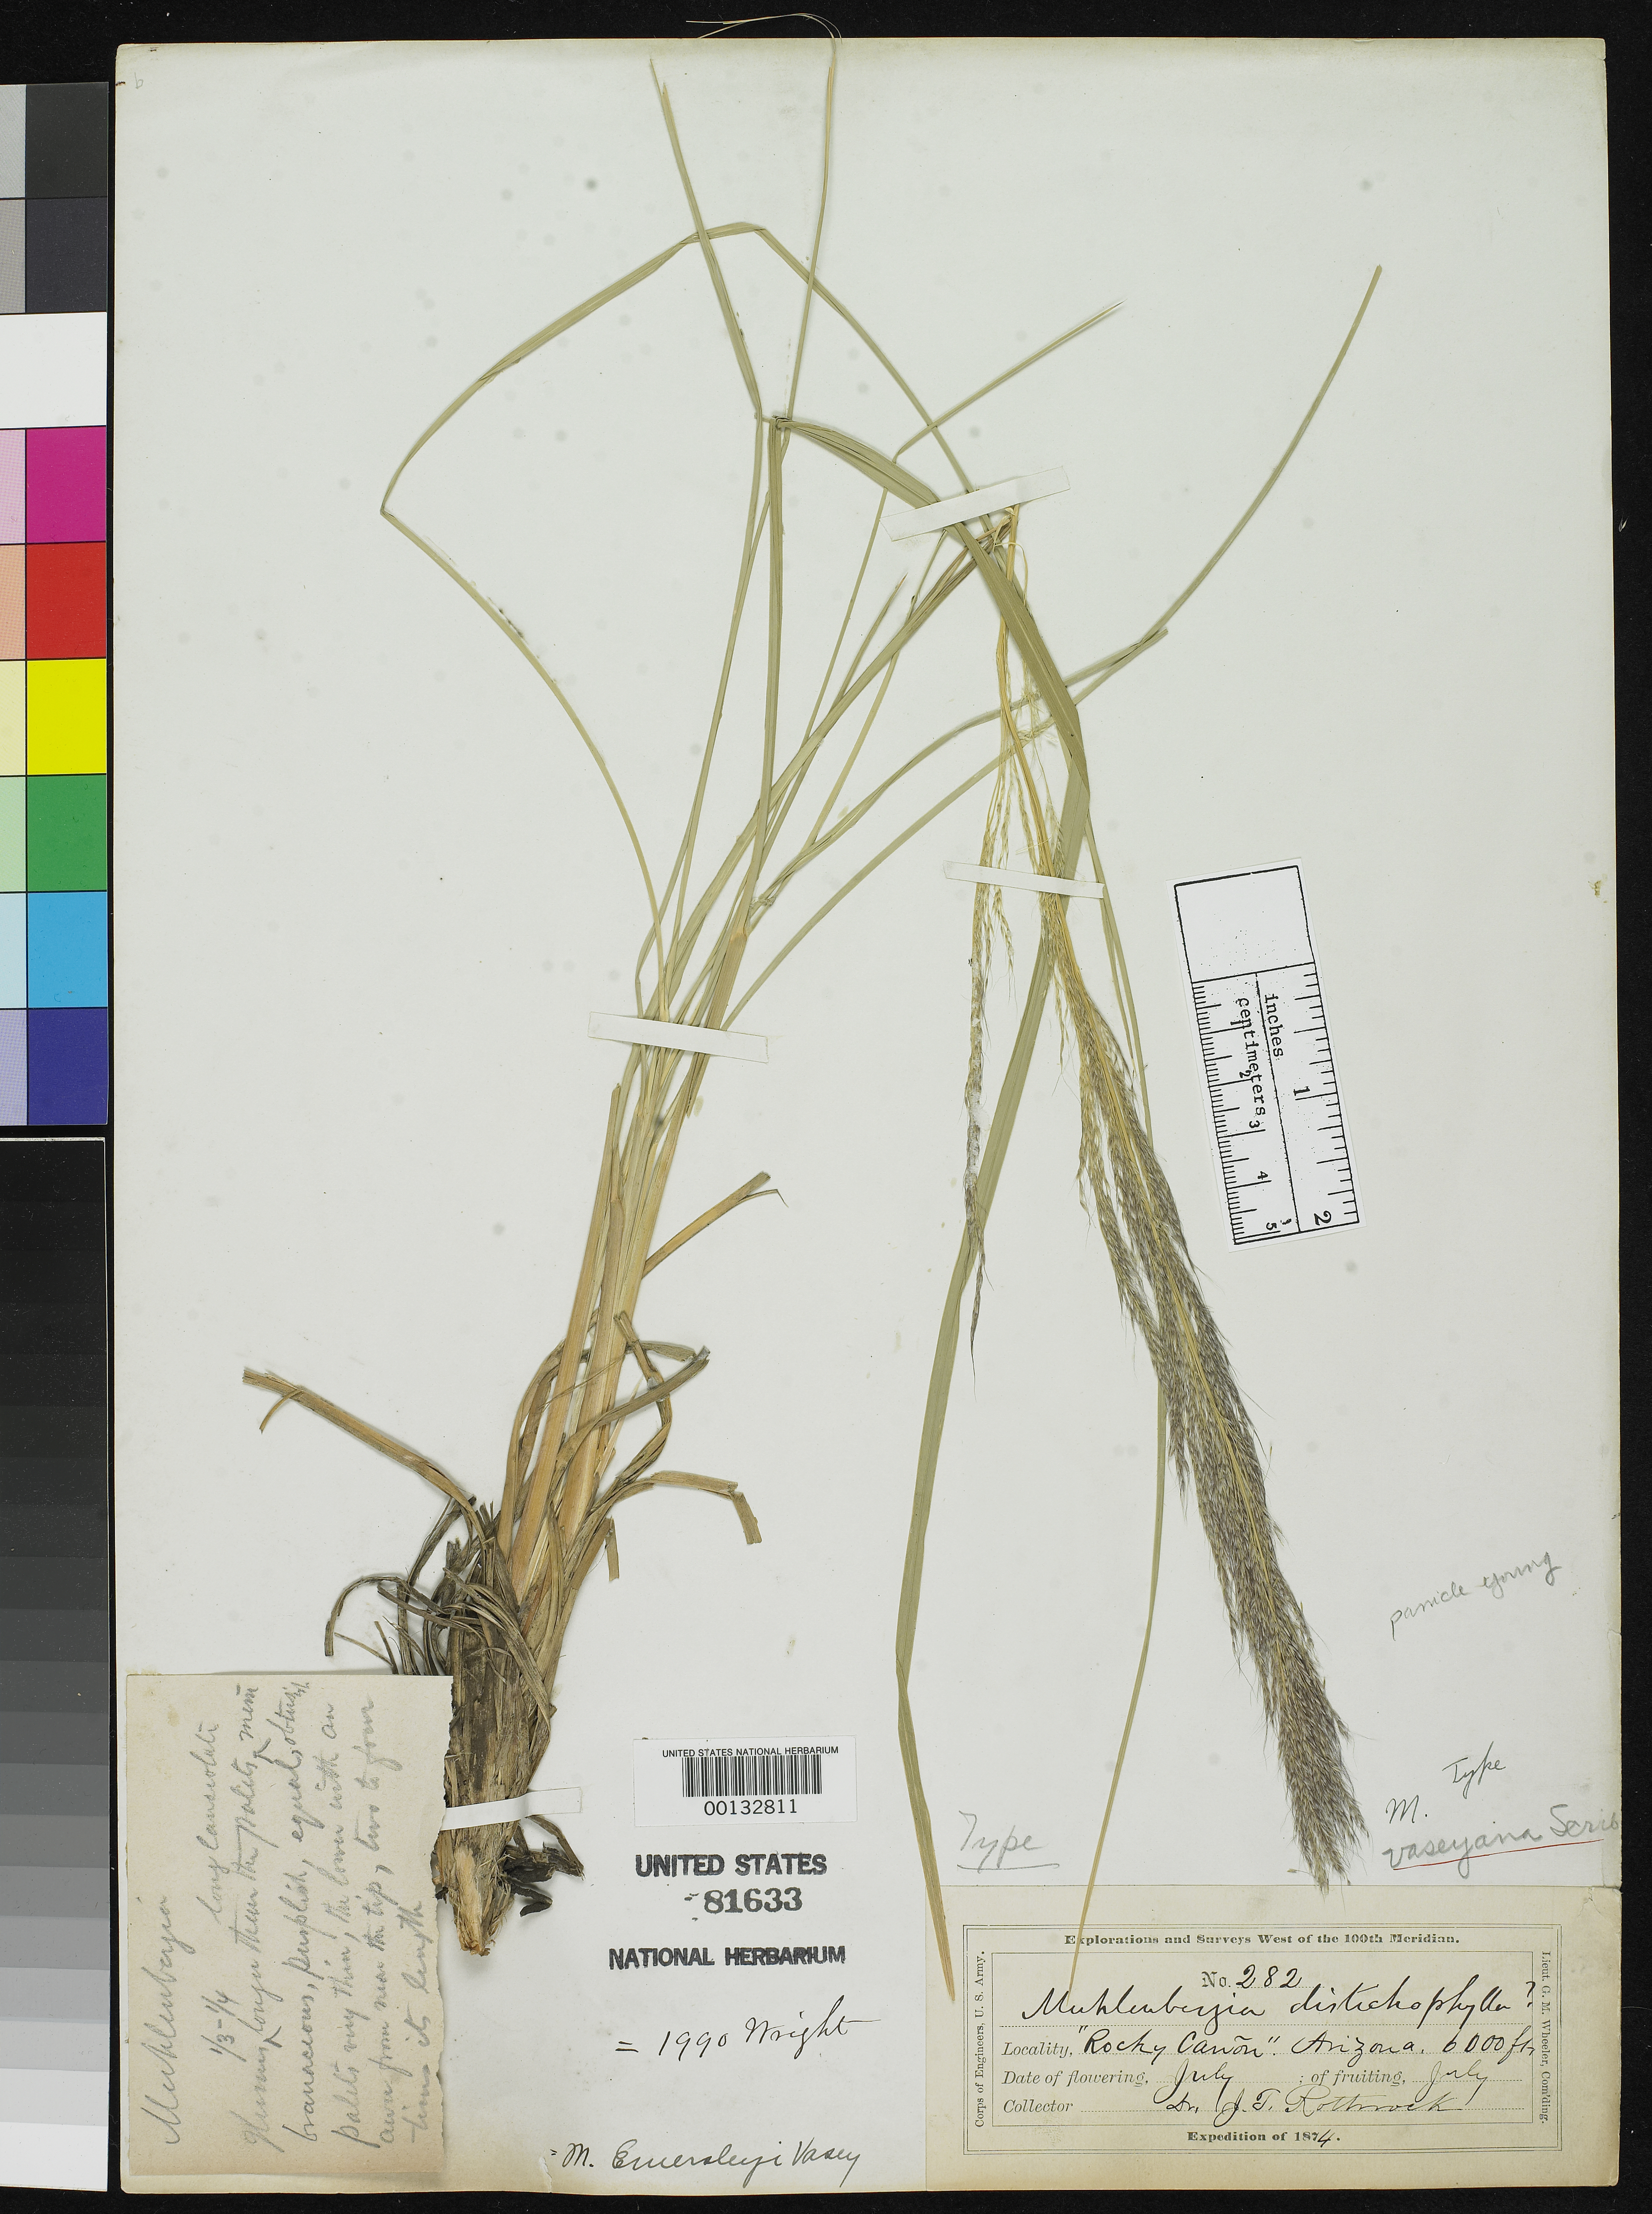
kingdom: Plantae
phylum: Tracheophyta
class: Liliopsida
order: Poales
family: Poaceae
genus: Muhlenbergia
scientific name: Muhlenbergia vaseyana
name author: Scribn.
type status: Syntype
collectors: J. T. Rothrock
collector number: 282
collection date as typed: Jul 1874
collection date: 1874-07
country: United States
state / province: Arizona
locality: Rocky Canyon.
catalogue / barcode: US 81633